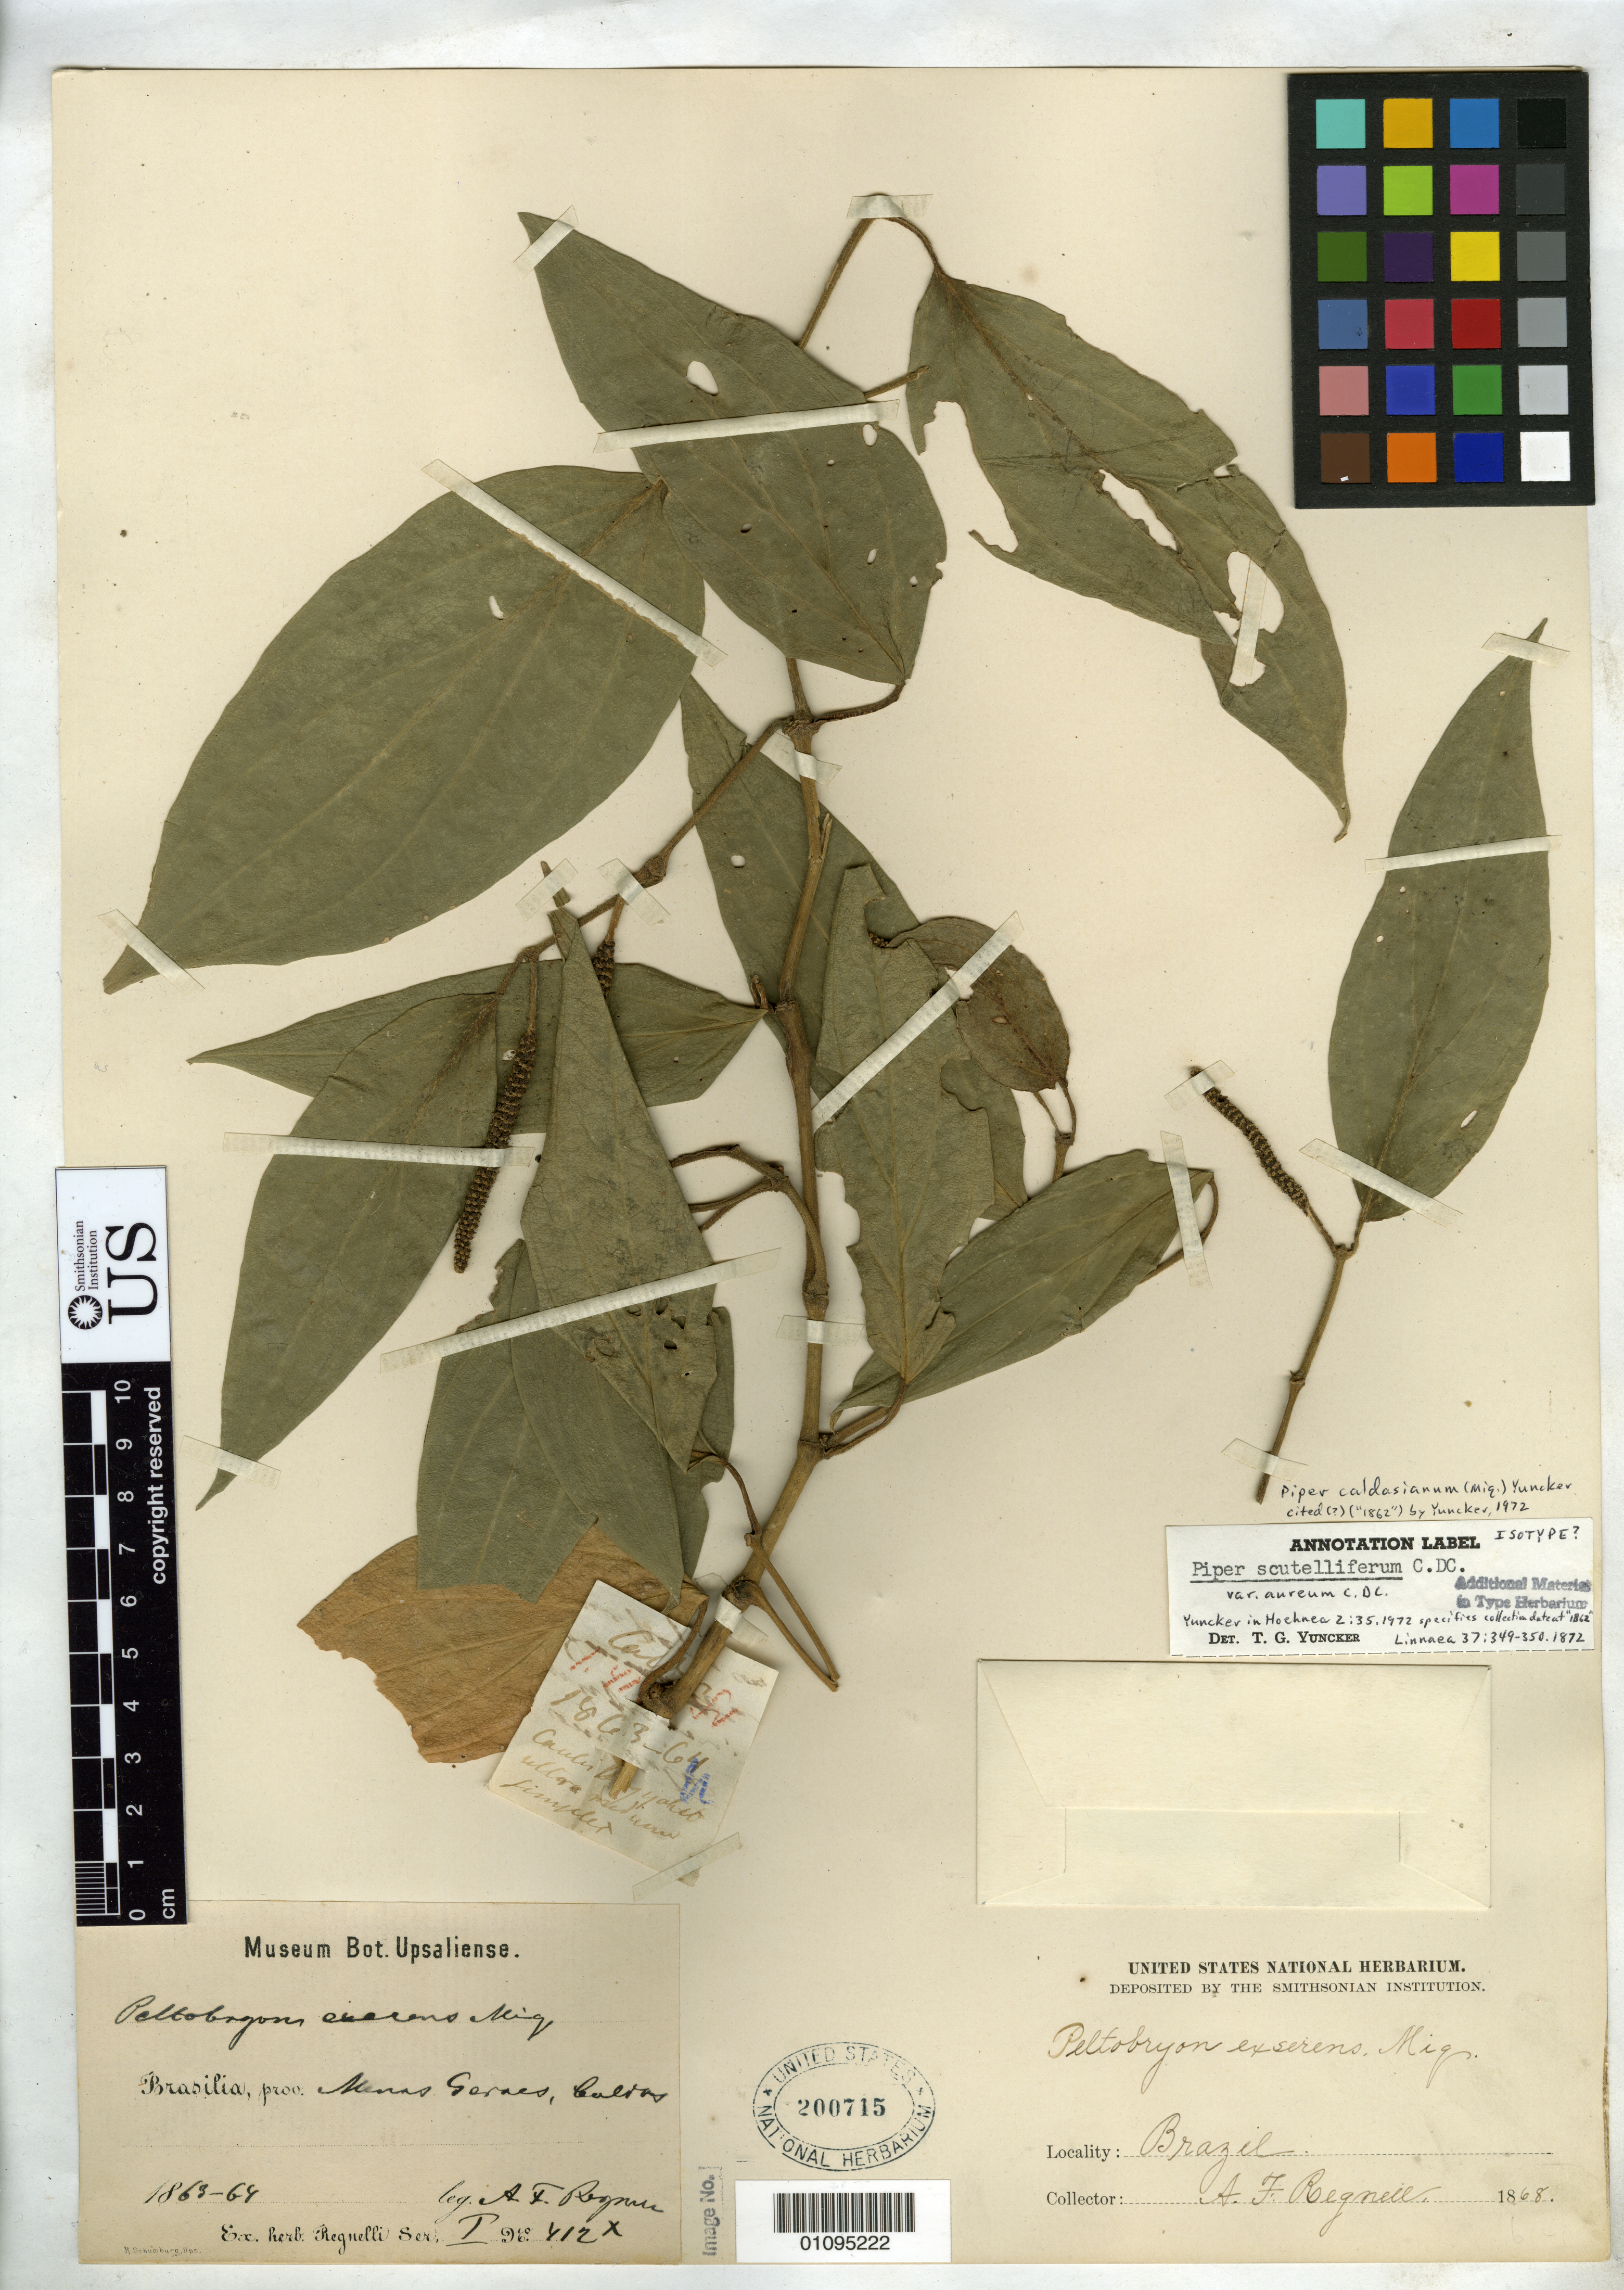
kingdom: Plantae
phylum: Tracheophyta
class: Magnoliopsida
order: Piperales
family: Piperaceae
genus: Piper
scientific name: Piper scutelliferum var. aureum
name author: C. DC.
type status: Syntype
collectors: A. F. Regnell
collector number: I 412x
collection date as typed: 1868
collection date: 1868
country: Brazil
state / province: Minas Gerais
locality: Caldas.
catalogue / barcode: US 200715